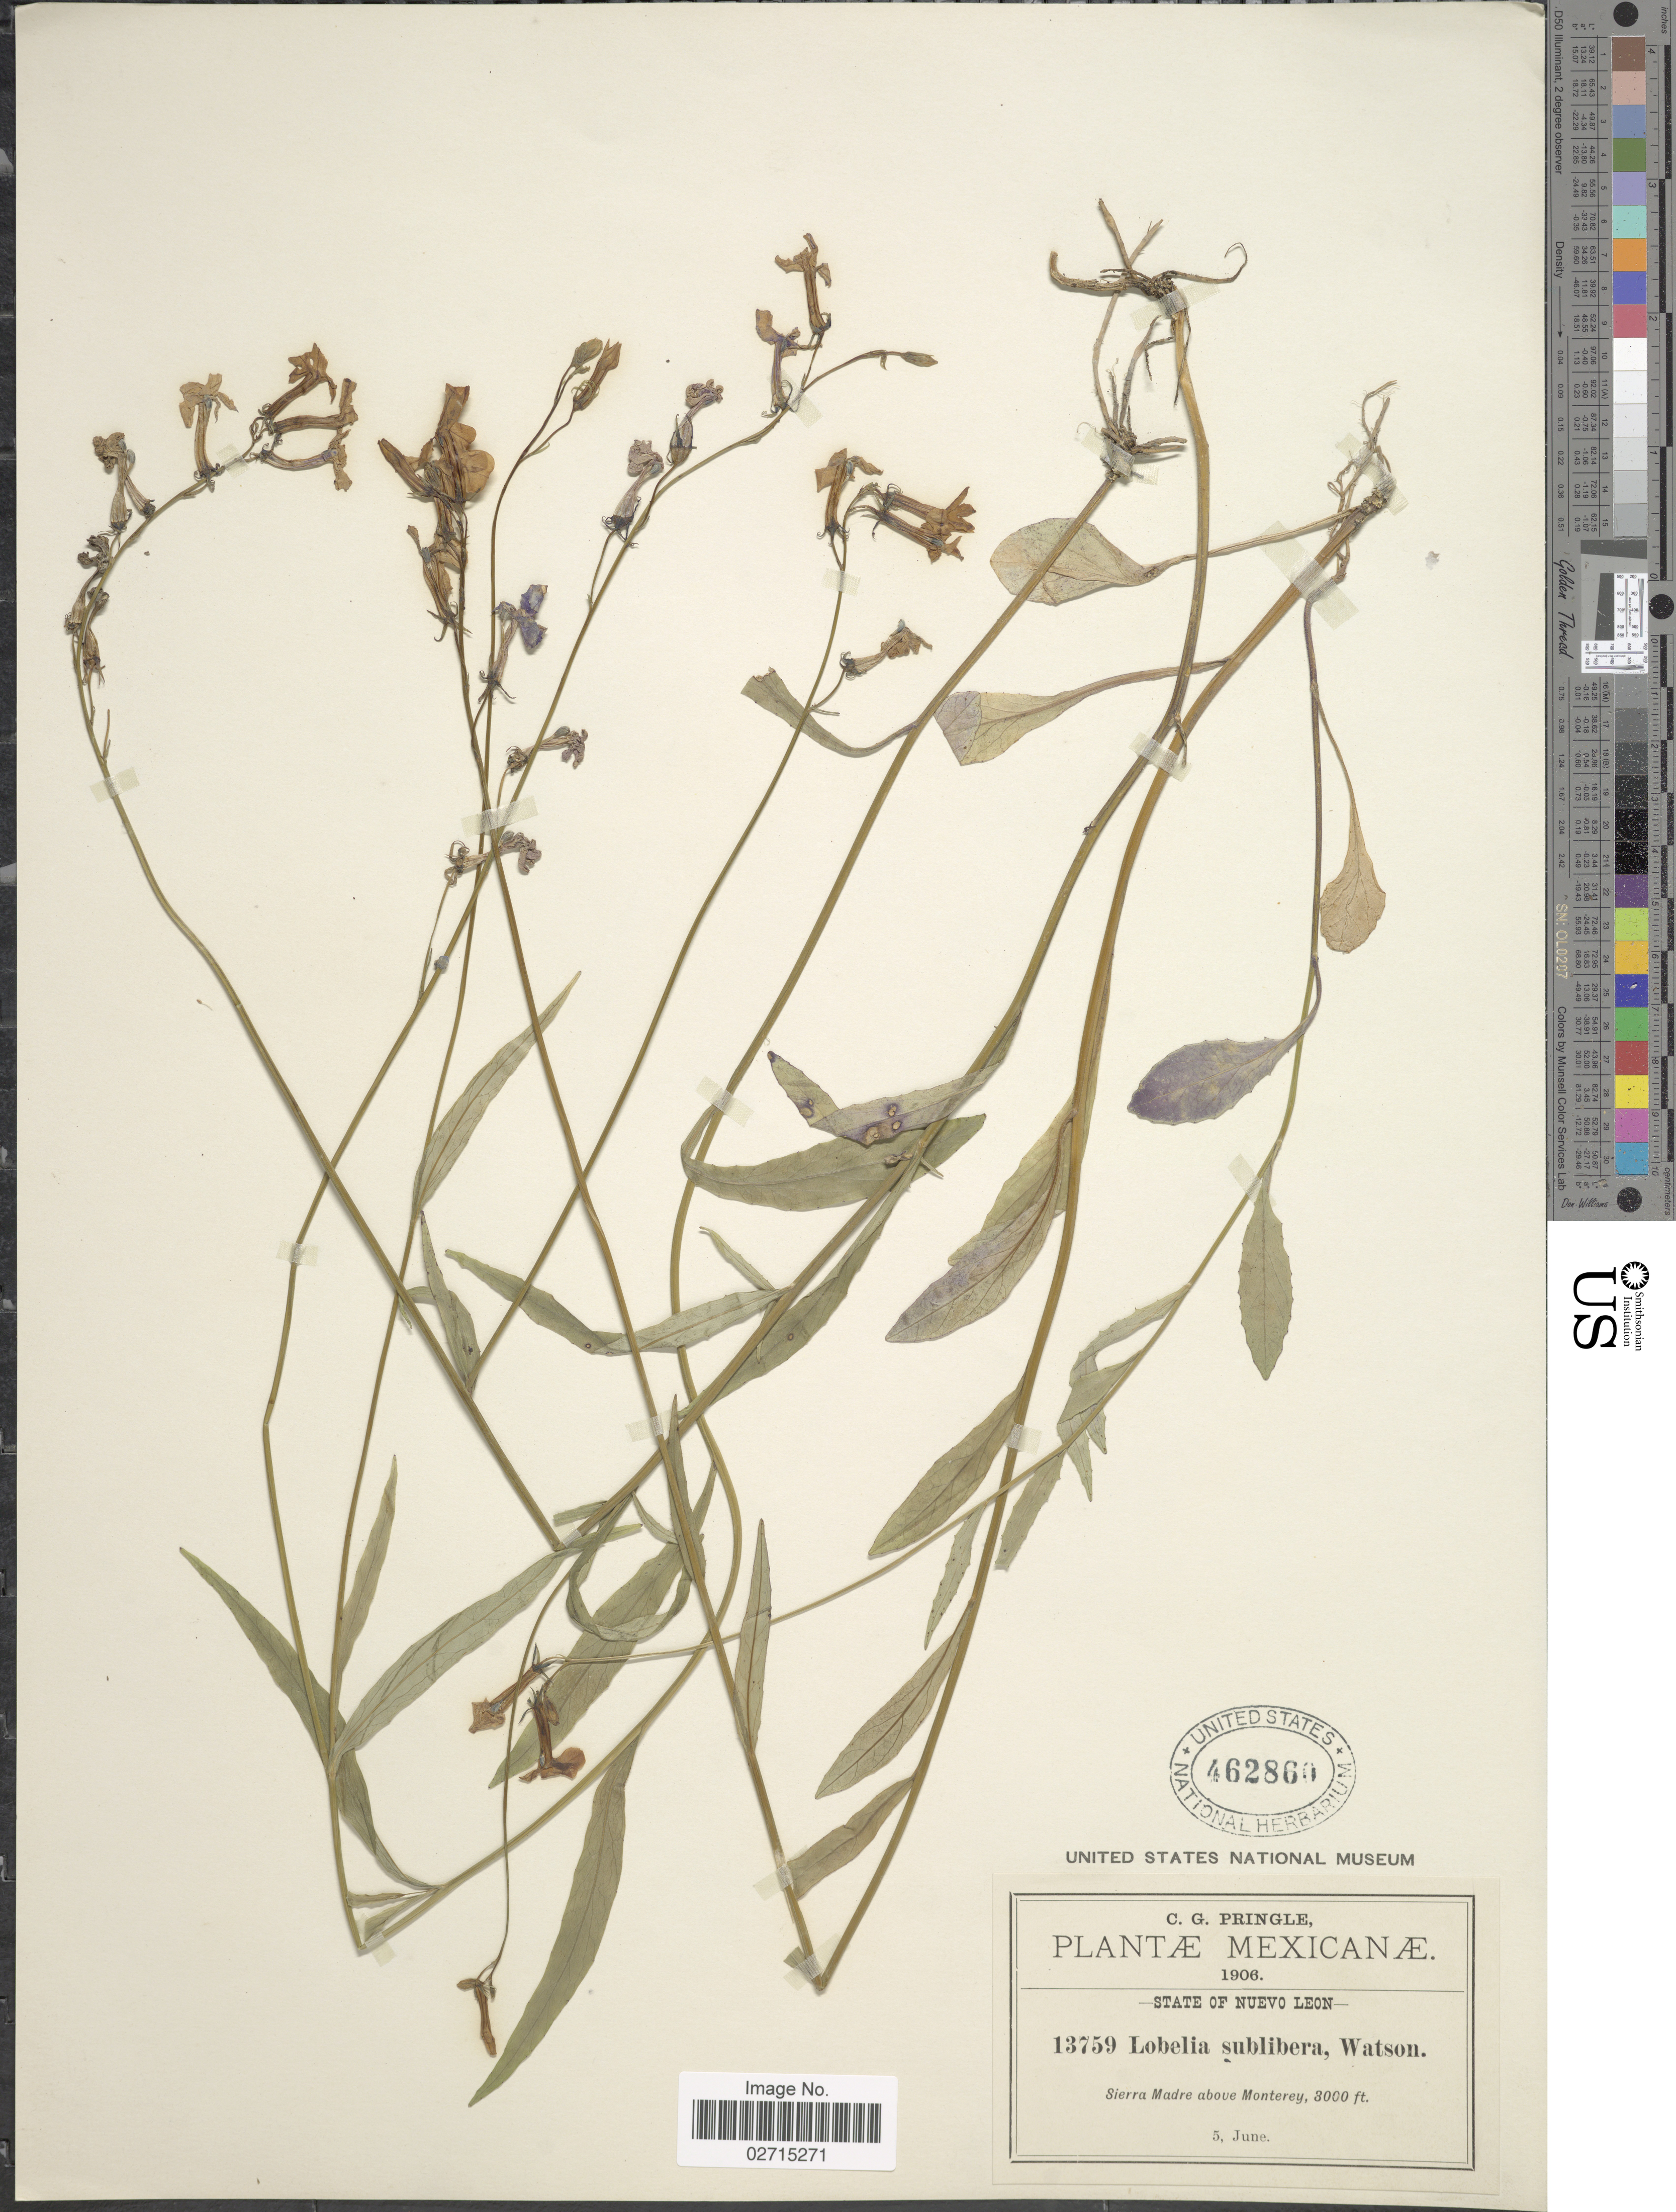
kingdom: Plantae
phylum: Tracheophyta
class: Magnoliopsida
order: Asterales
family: Campanulaceae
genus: Lobelia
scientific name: Lobelia sublibera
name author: S. Watson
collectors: C. G. Pringle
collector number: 13759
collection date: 1906-06-05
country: Mexico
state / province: Nuevo León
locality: Sierra Madre above Monterey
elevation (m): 914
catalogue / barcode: US 462860